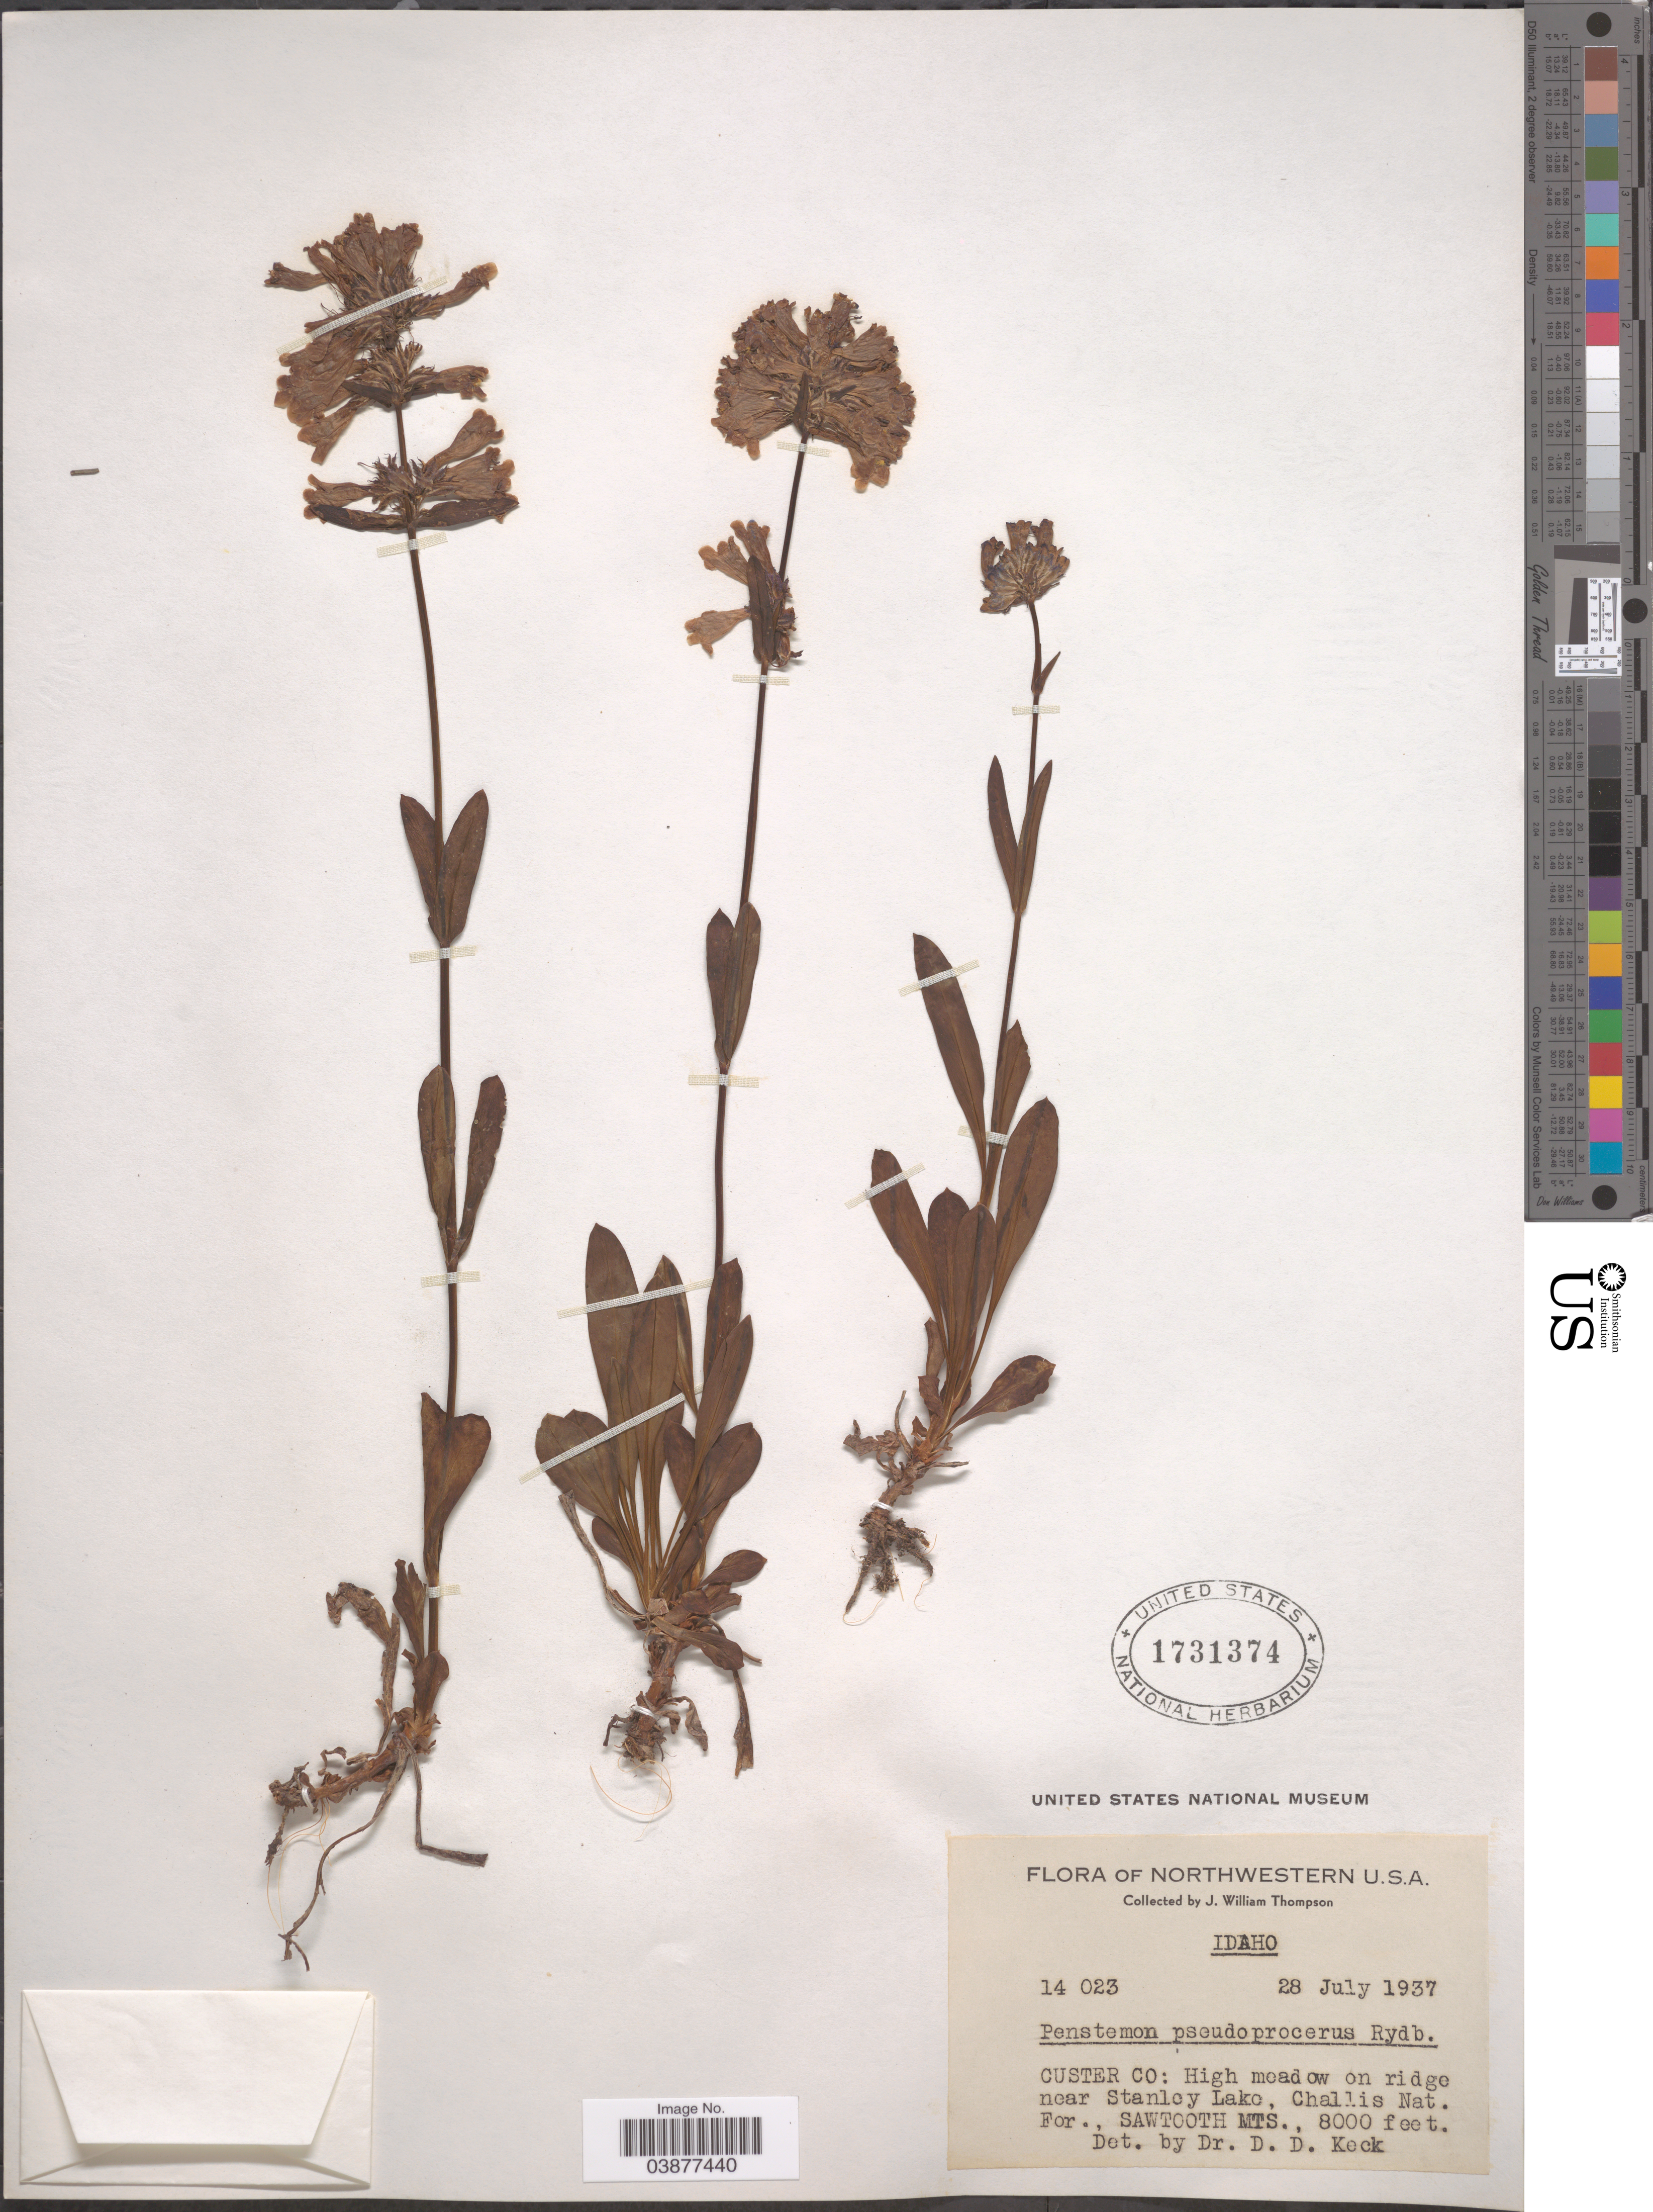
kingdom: Plantae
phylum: Tracheophyta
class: Magnoliopsida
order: Lamiales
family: Plantaginaceae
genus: Penstemon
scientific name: Penstemon pseudoprocerus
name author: Rydb.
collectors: J. W. Thompson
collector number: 14023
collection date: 1937-07-28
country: United States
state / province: Idaho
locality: Custer Co: High meadow on ridge near Stanley Lake, Challis Nat. For., Sawtooth Mts.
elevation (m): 2438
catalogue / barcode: US 1731374